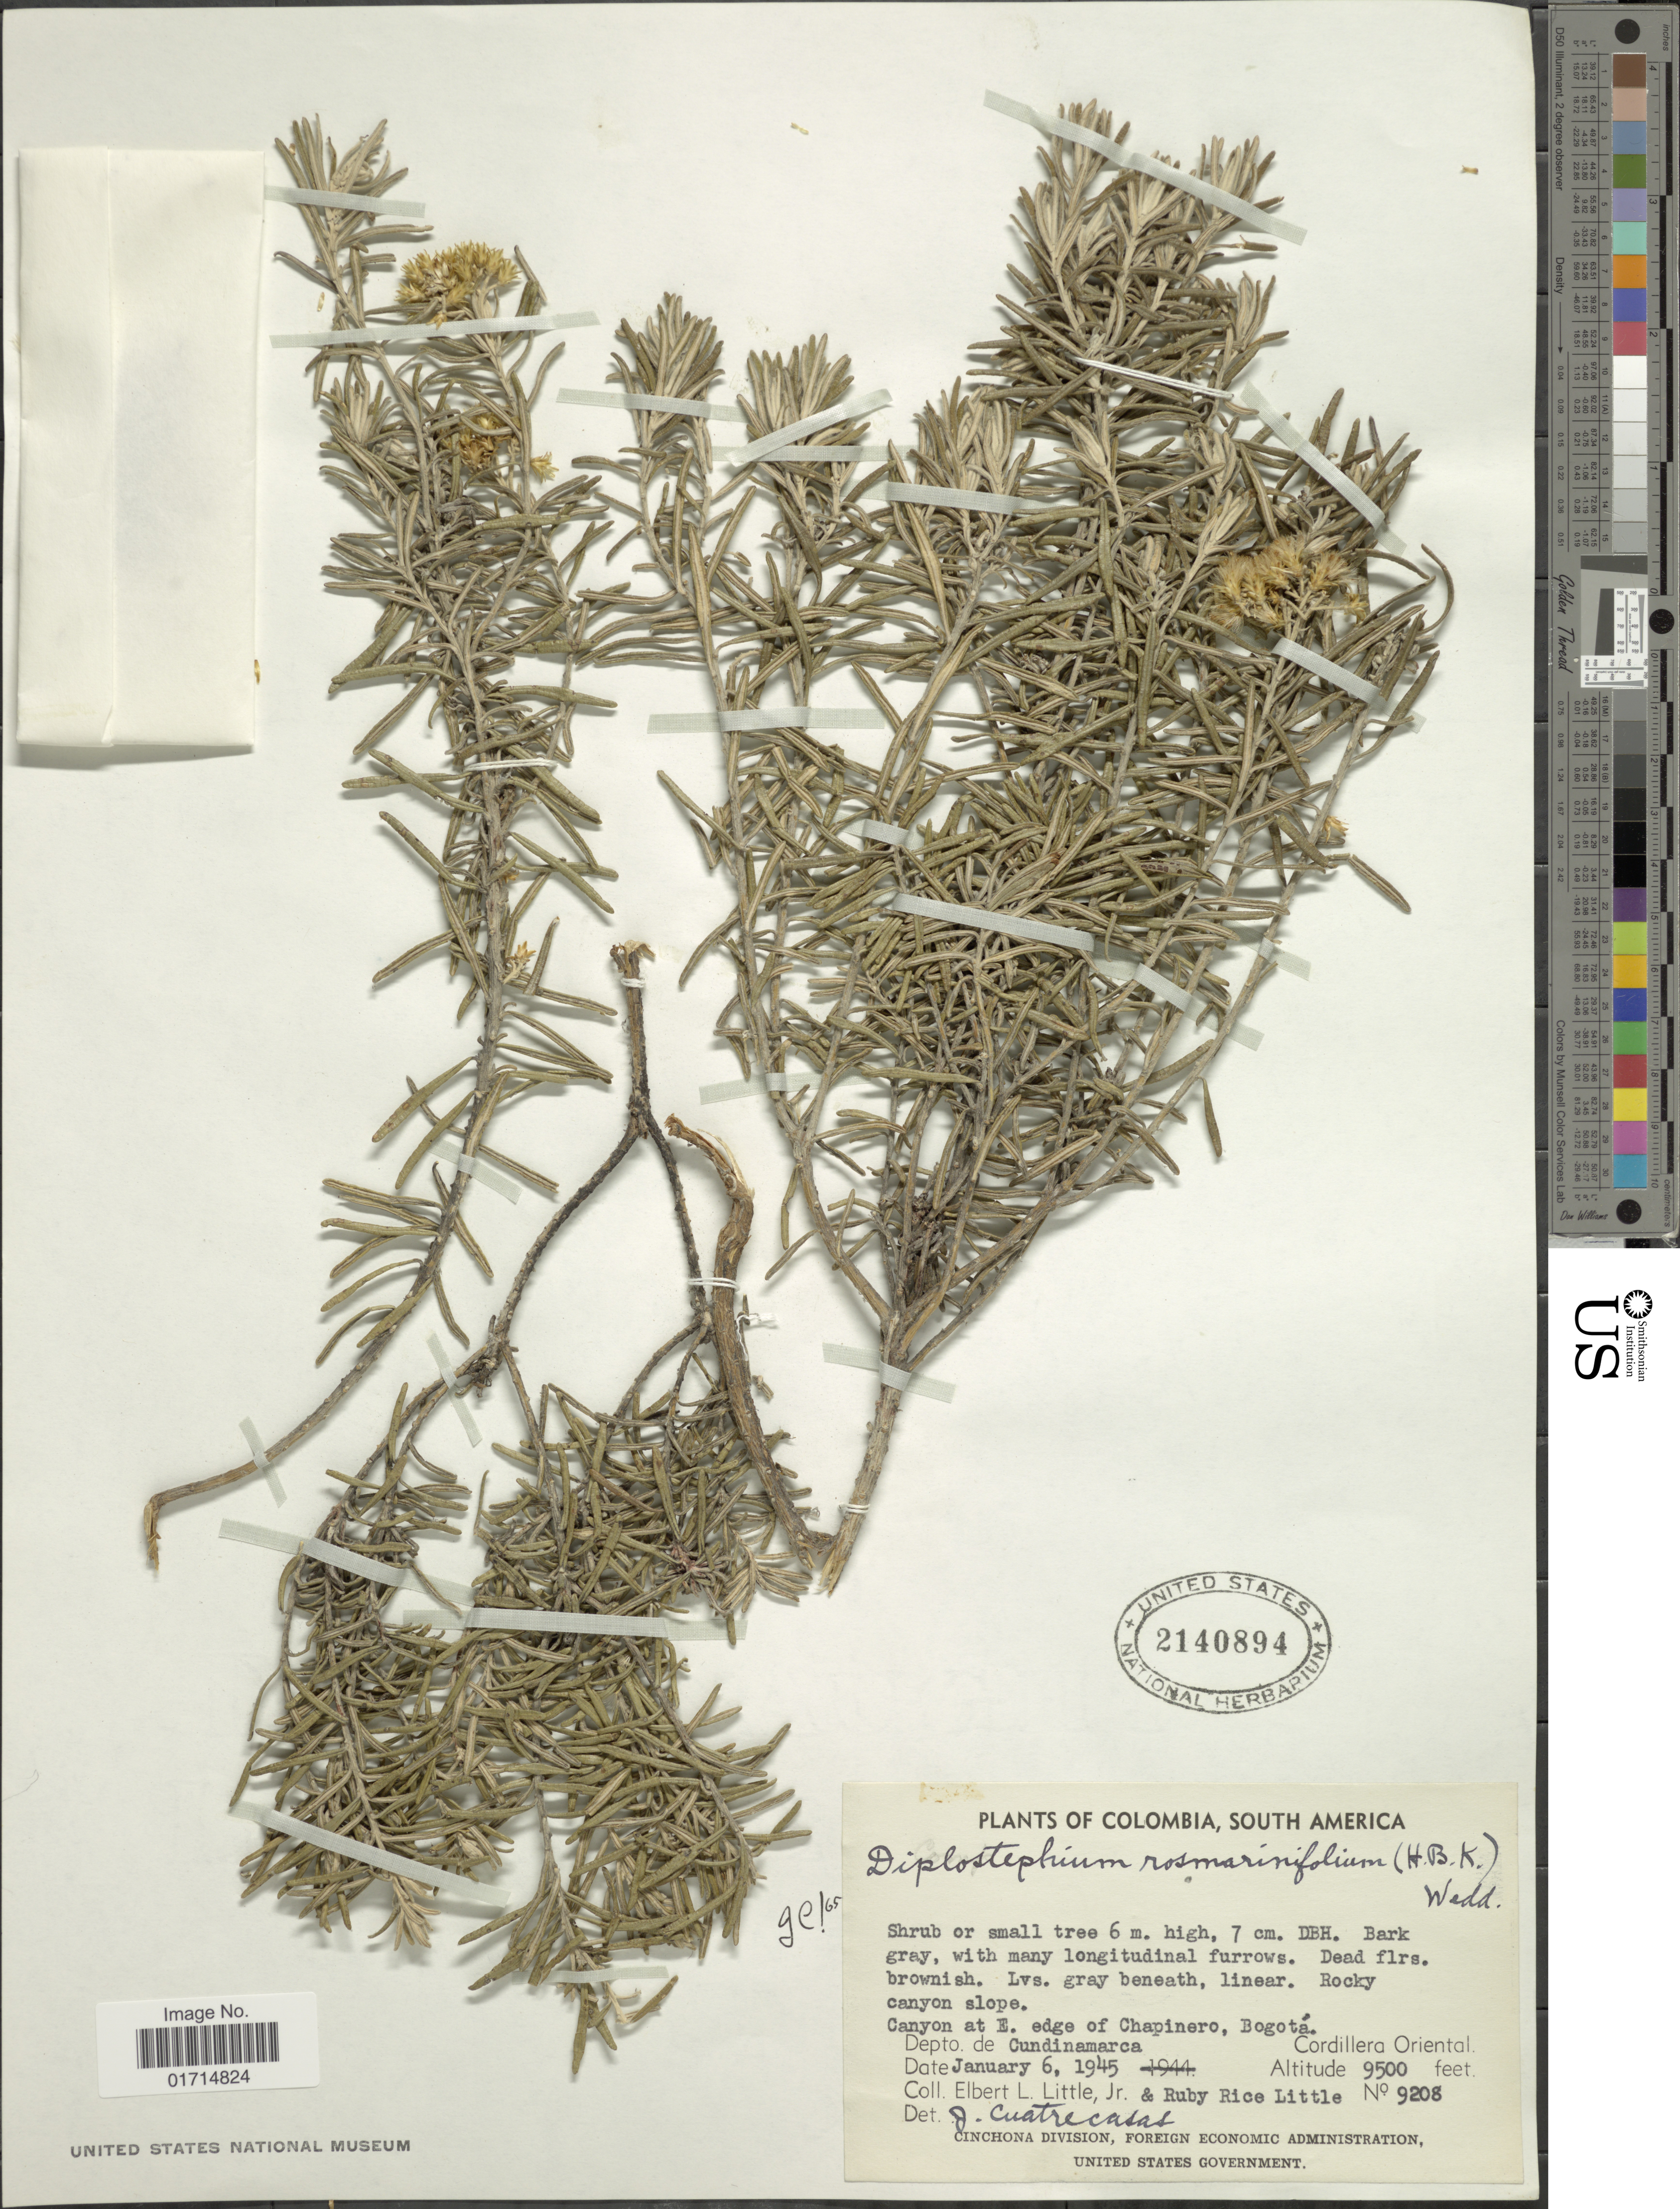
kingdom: Plantae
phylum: Tracheophyta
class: Magnoliopsida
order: Asterales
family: Asteraceae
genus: Diplostephium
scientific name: Diplostephium rosmarinifolium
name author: (Benth.) Wedd.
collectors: E. L. Little & R. R. Little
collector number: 19208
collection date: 1945-01-06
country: Colombia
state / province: Cundinamarca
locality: Colombia, South America. Canyon at E. edge of Chapinero, Bogota. Depto de Cundinamarca. Cordillera Oriental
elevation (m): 2896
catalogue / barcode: US 2140894